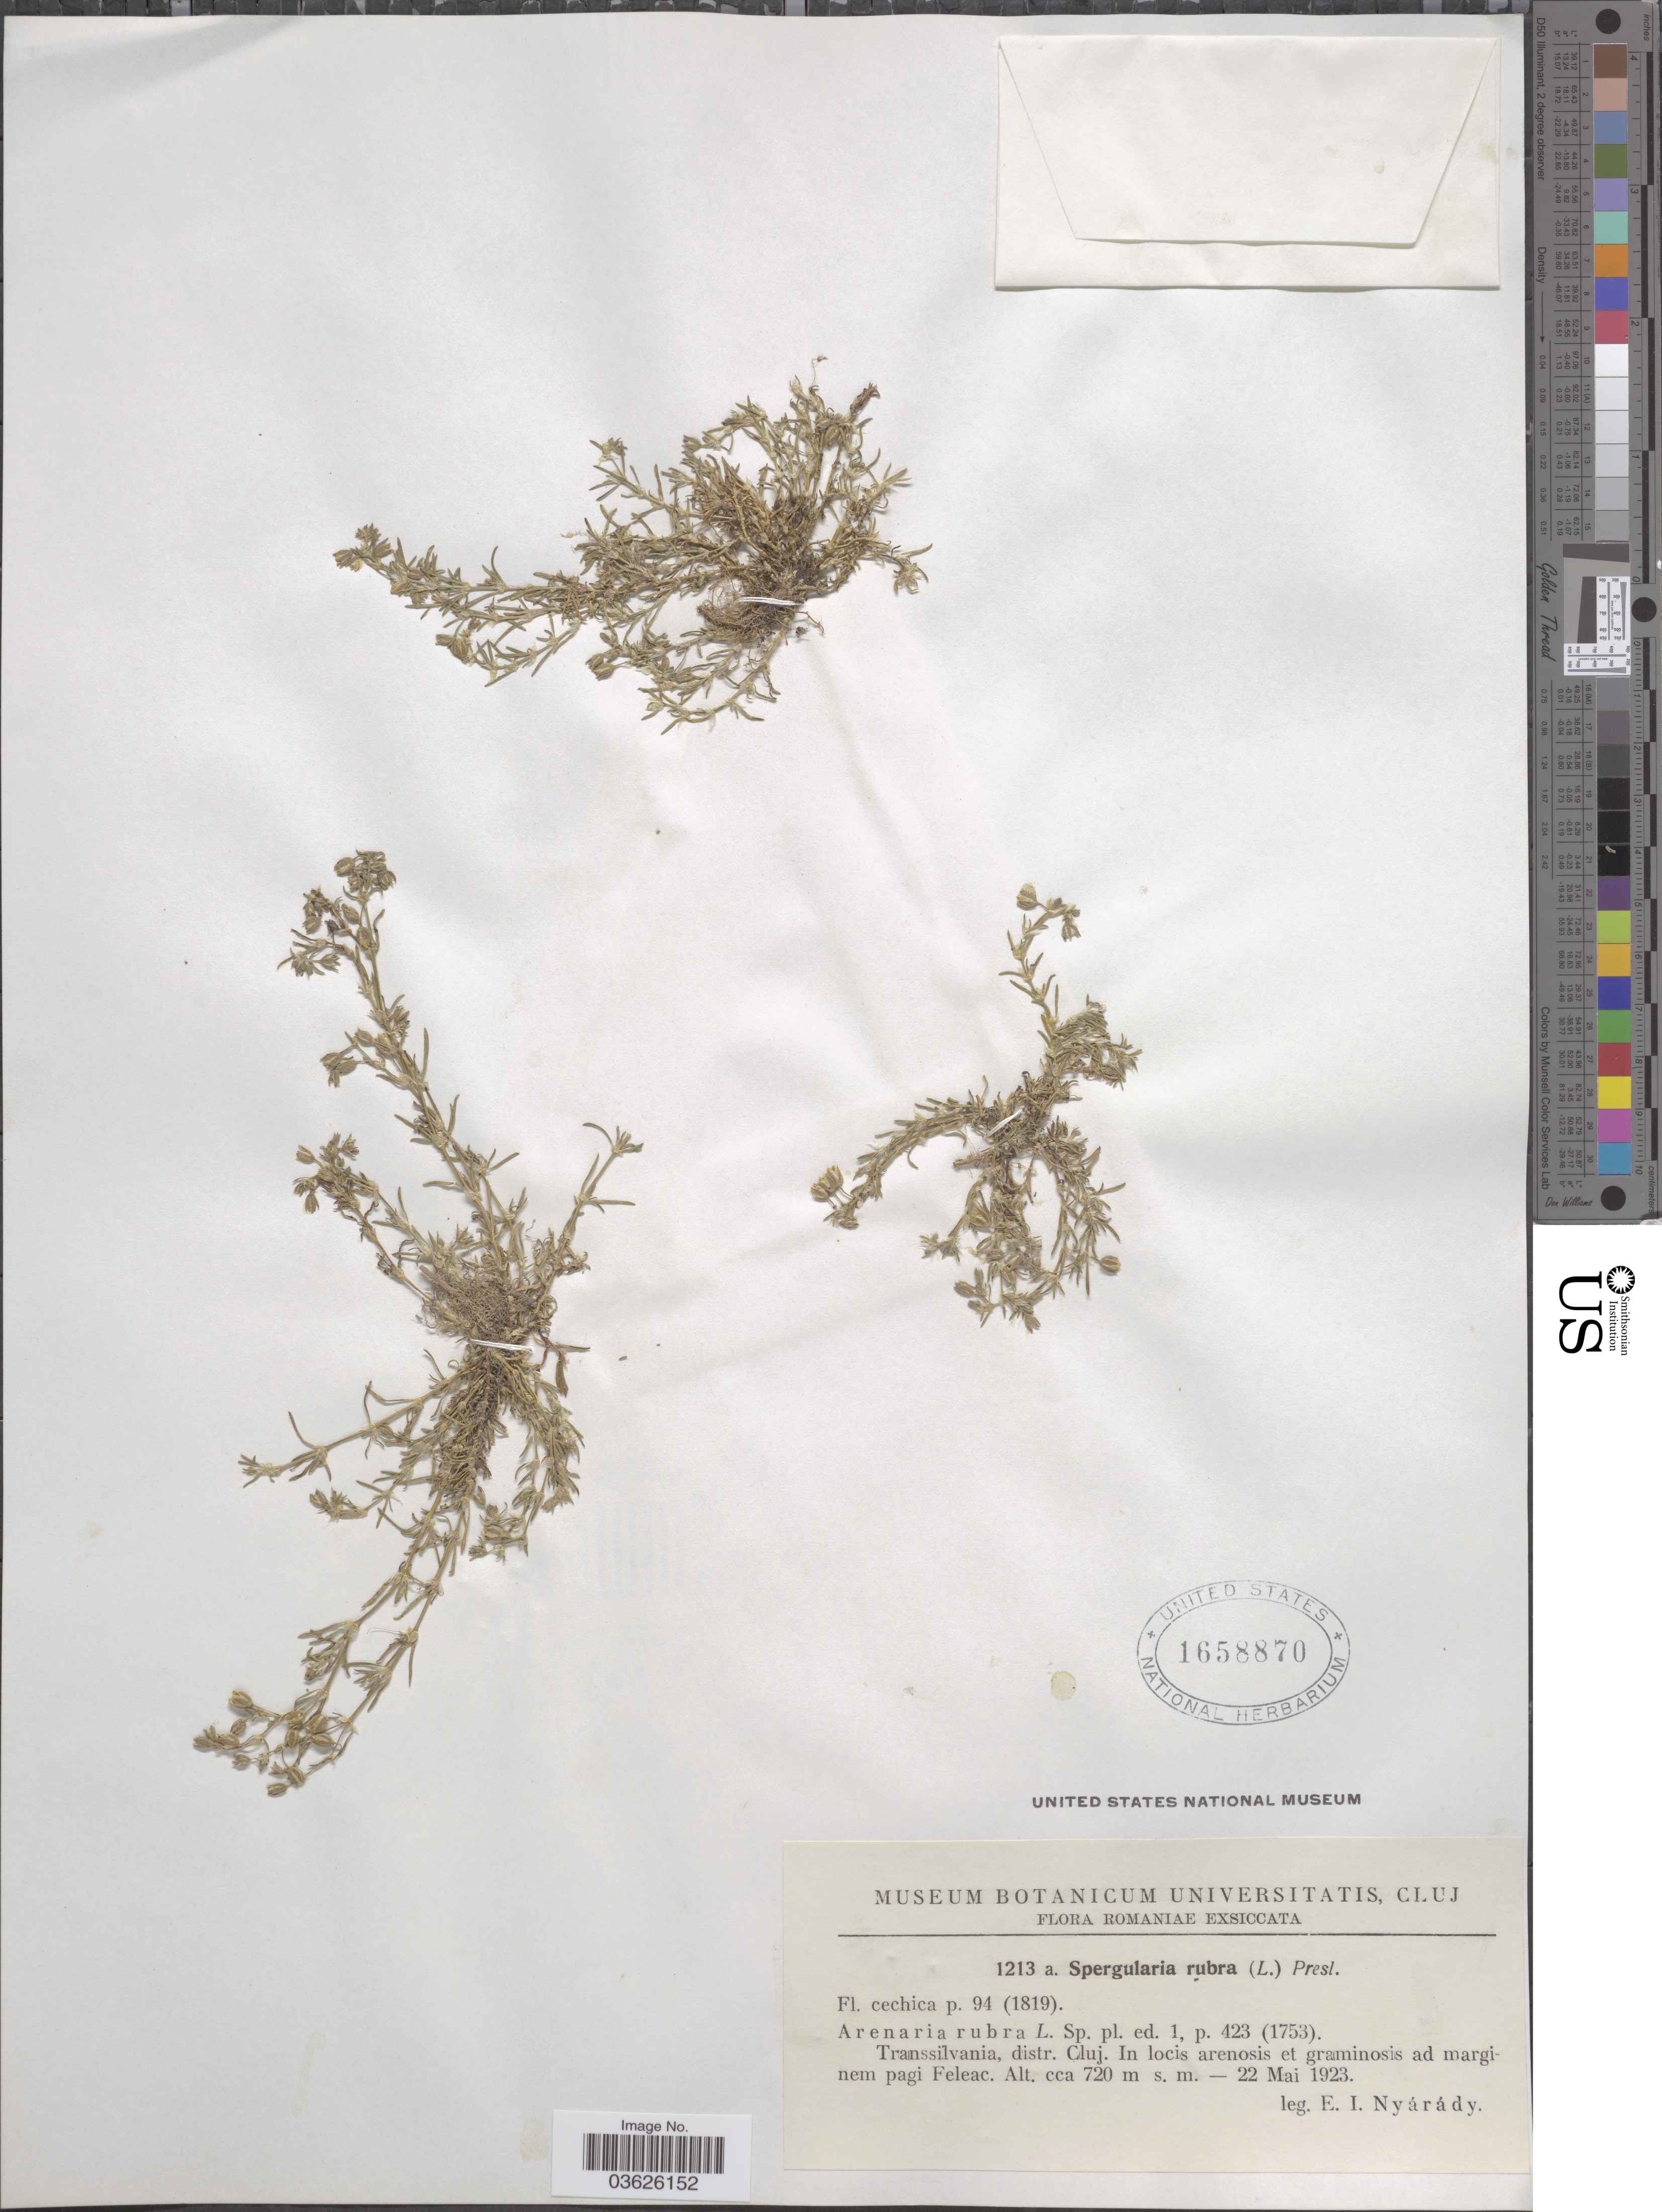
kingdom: Plantae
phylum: Tracheophyta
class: Magnoliopsida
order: Caryophyllales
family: Caryophyllaceae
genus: Spergularia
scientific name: Spergularia rubra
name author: (L.) J. Presl & C. Presl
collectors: E. Nyárády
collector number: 1213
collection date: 1923-05-22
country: Romania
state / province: Cluj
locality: Transsilvania, distr. Cluj. In locis arenosis et graminosis ad marginem pagi Feleac.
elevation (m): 720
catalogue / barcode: US 1658870